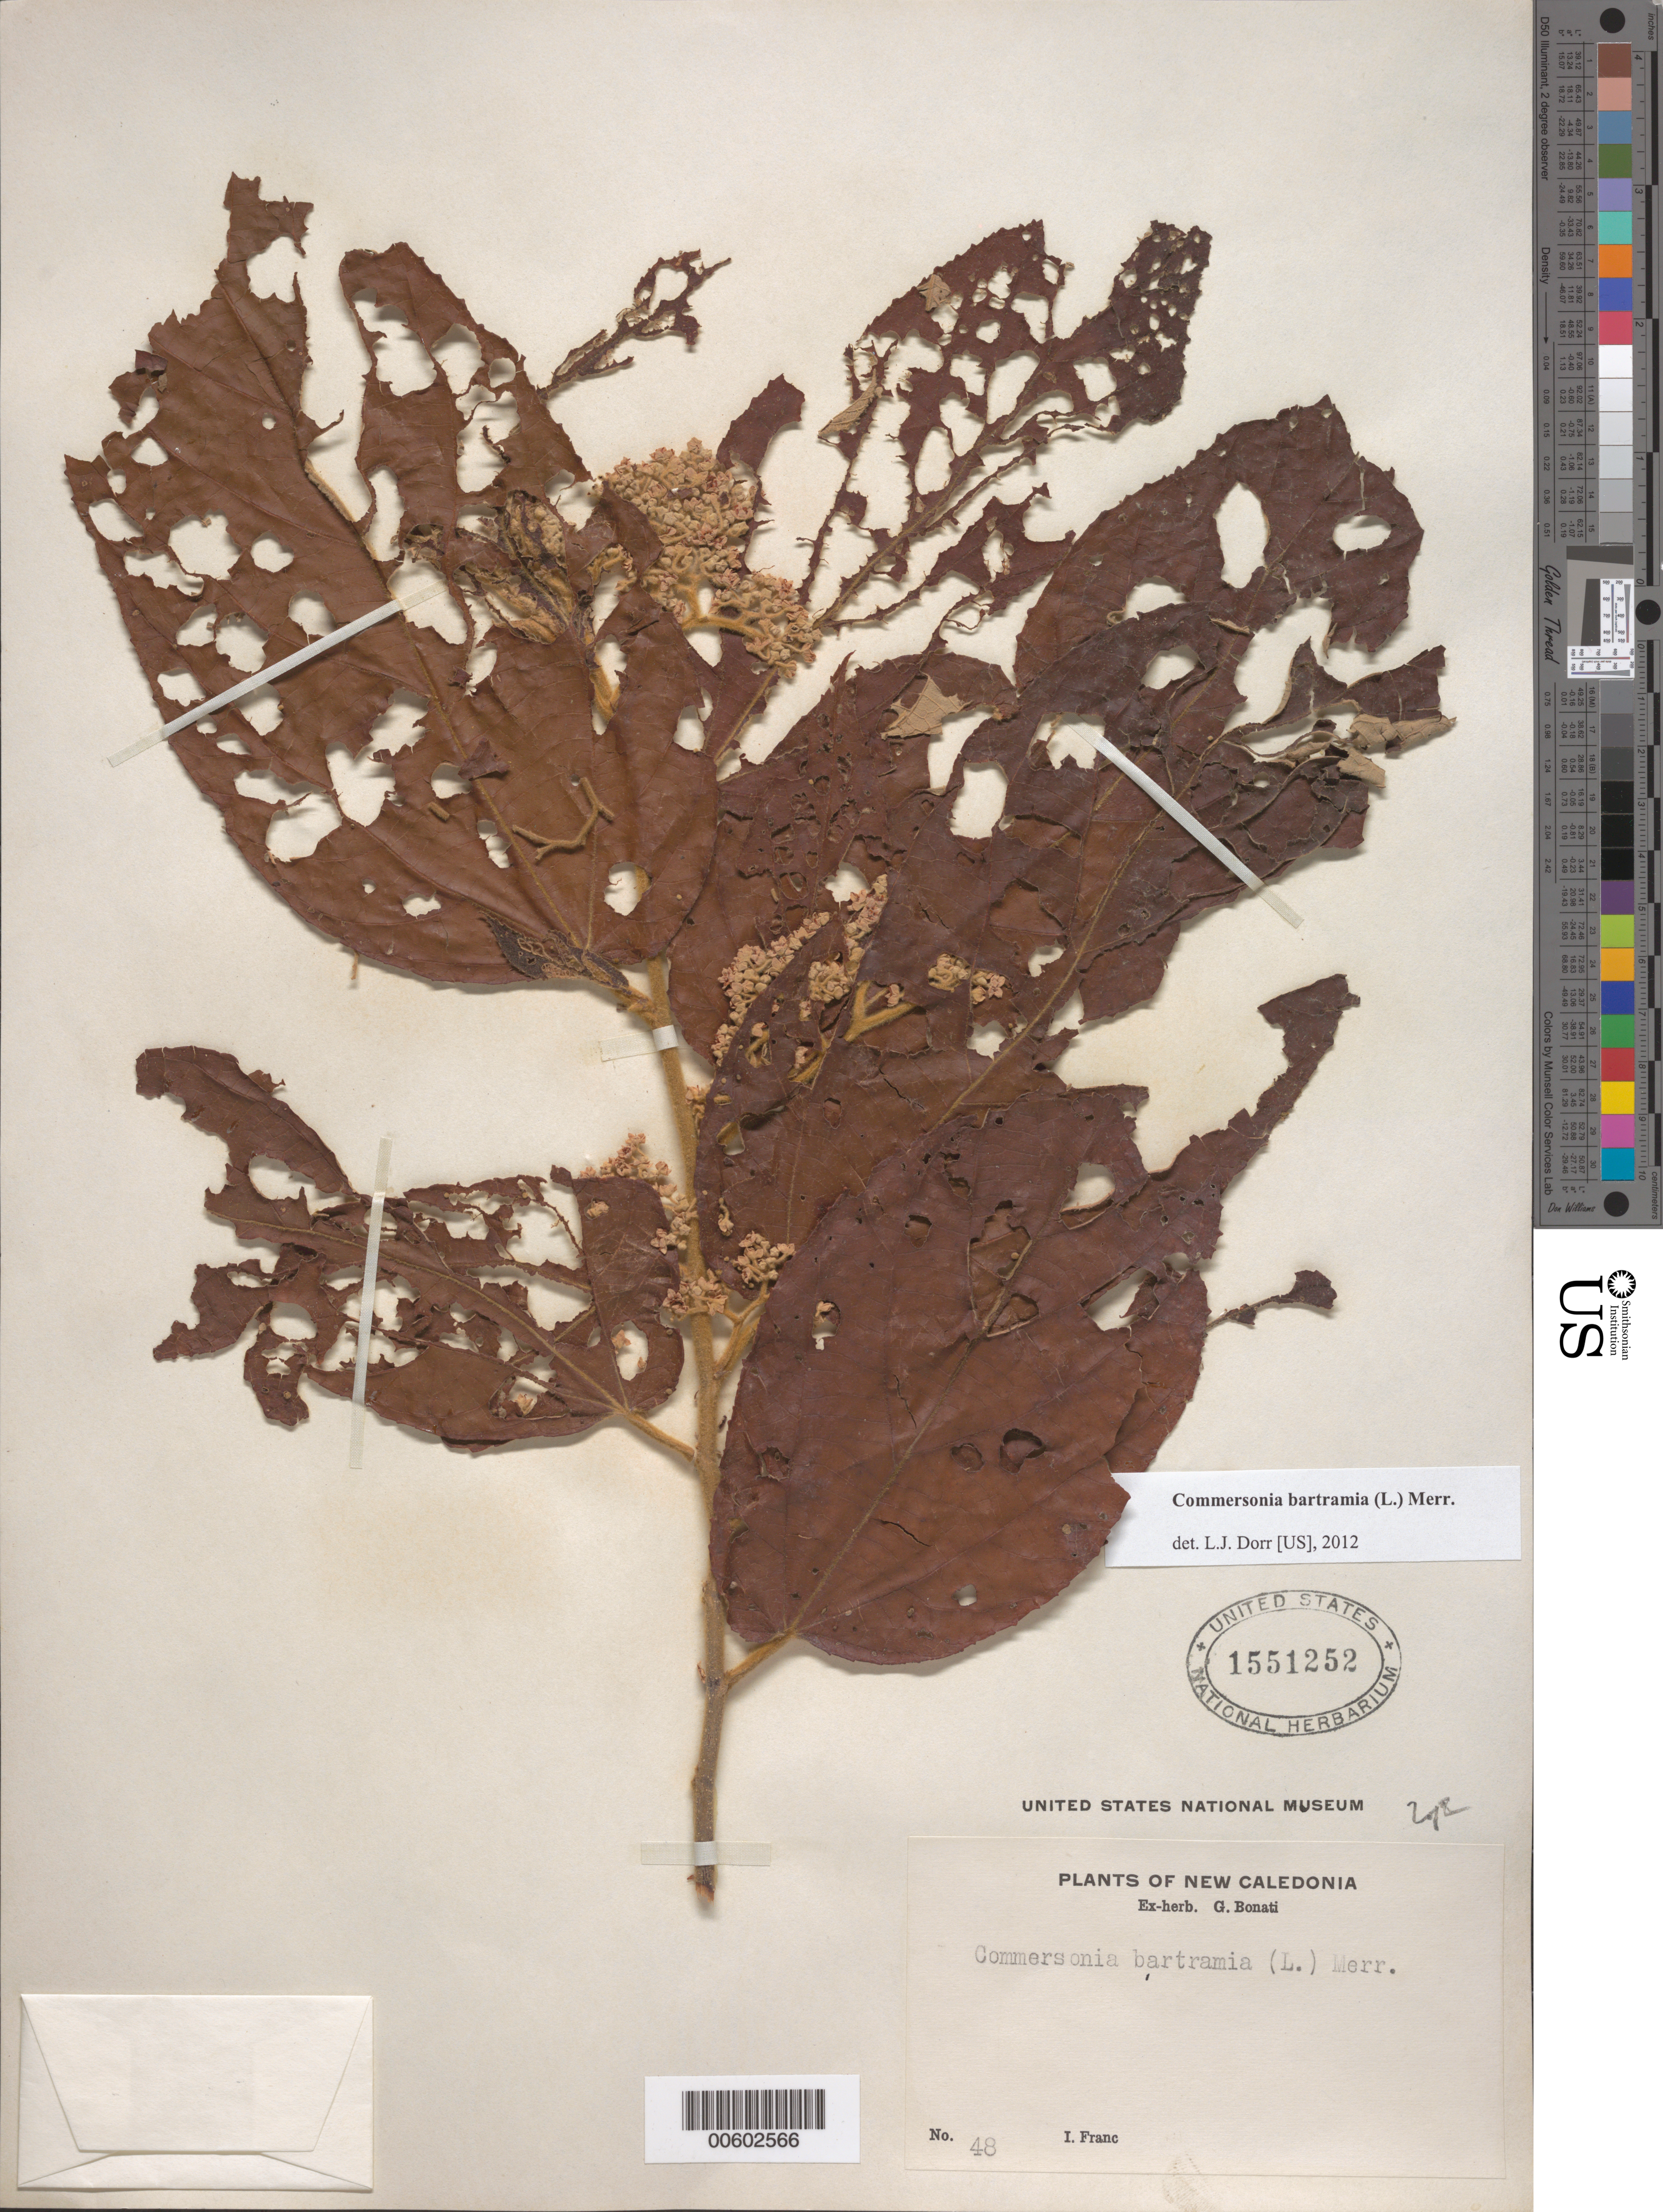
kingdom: Plantae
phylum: Tracheophyta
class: Magnoliopsida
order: Malvales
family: Malvaceae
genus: Commersonia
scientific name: Commersonia bartramia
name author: (L.) Merr.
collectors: I. Franc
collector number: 48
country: New Caledonia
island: New Caledonia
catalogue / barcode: US 1551252